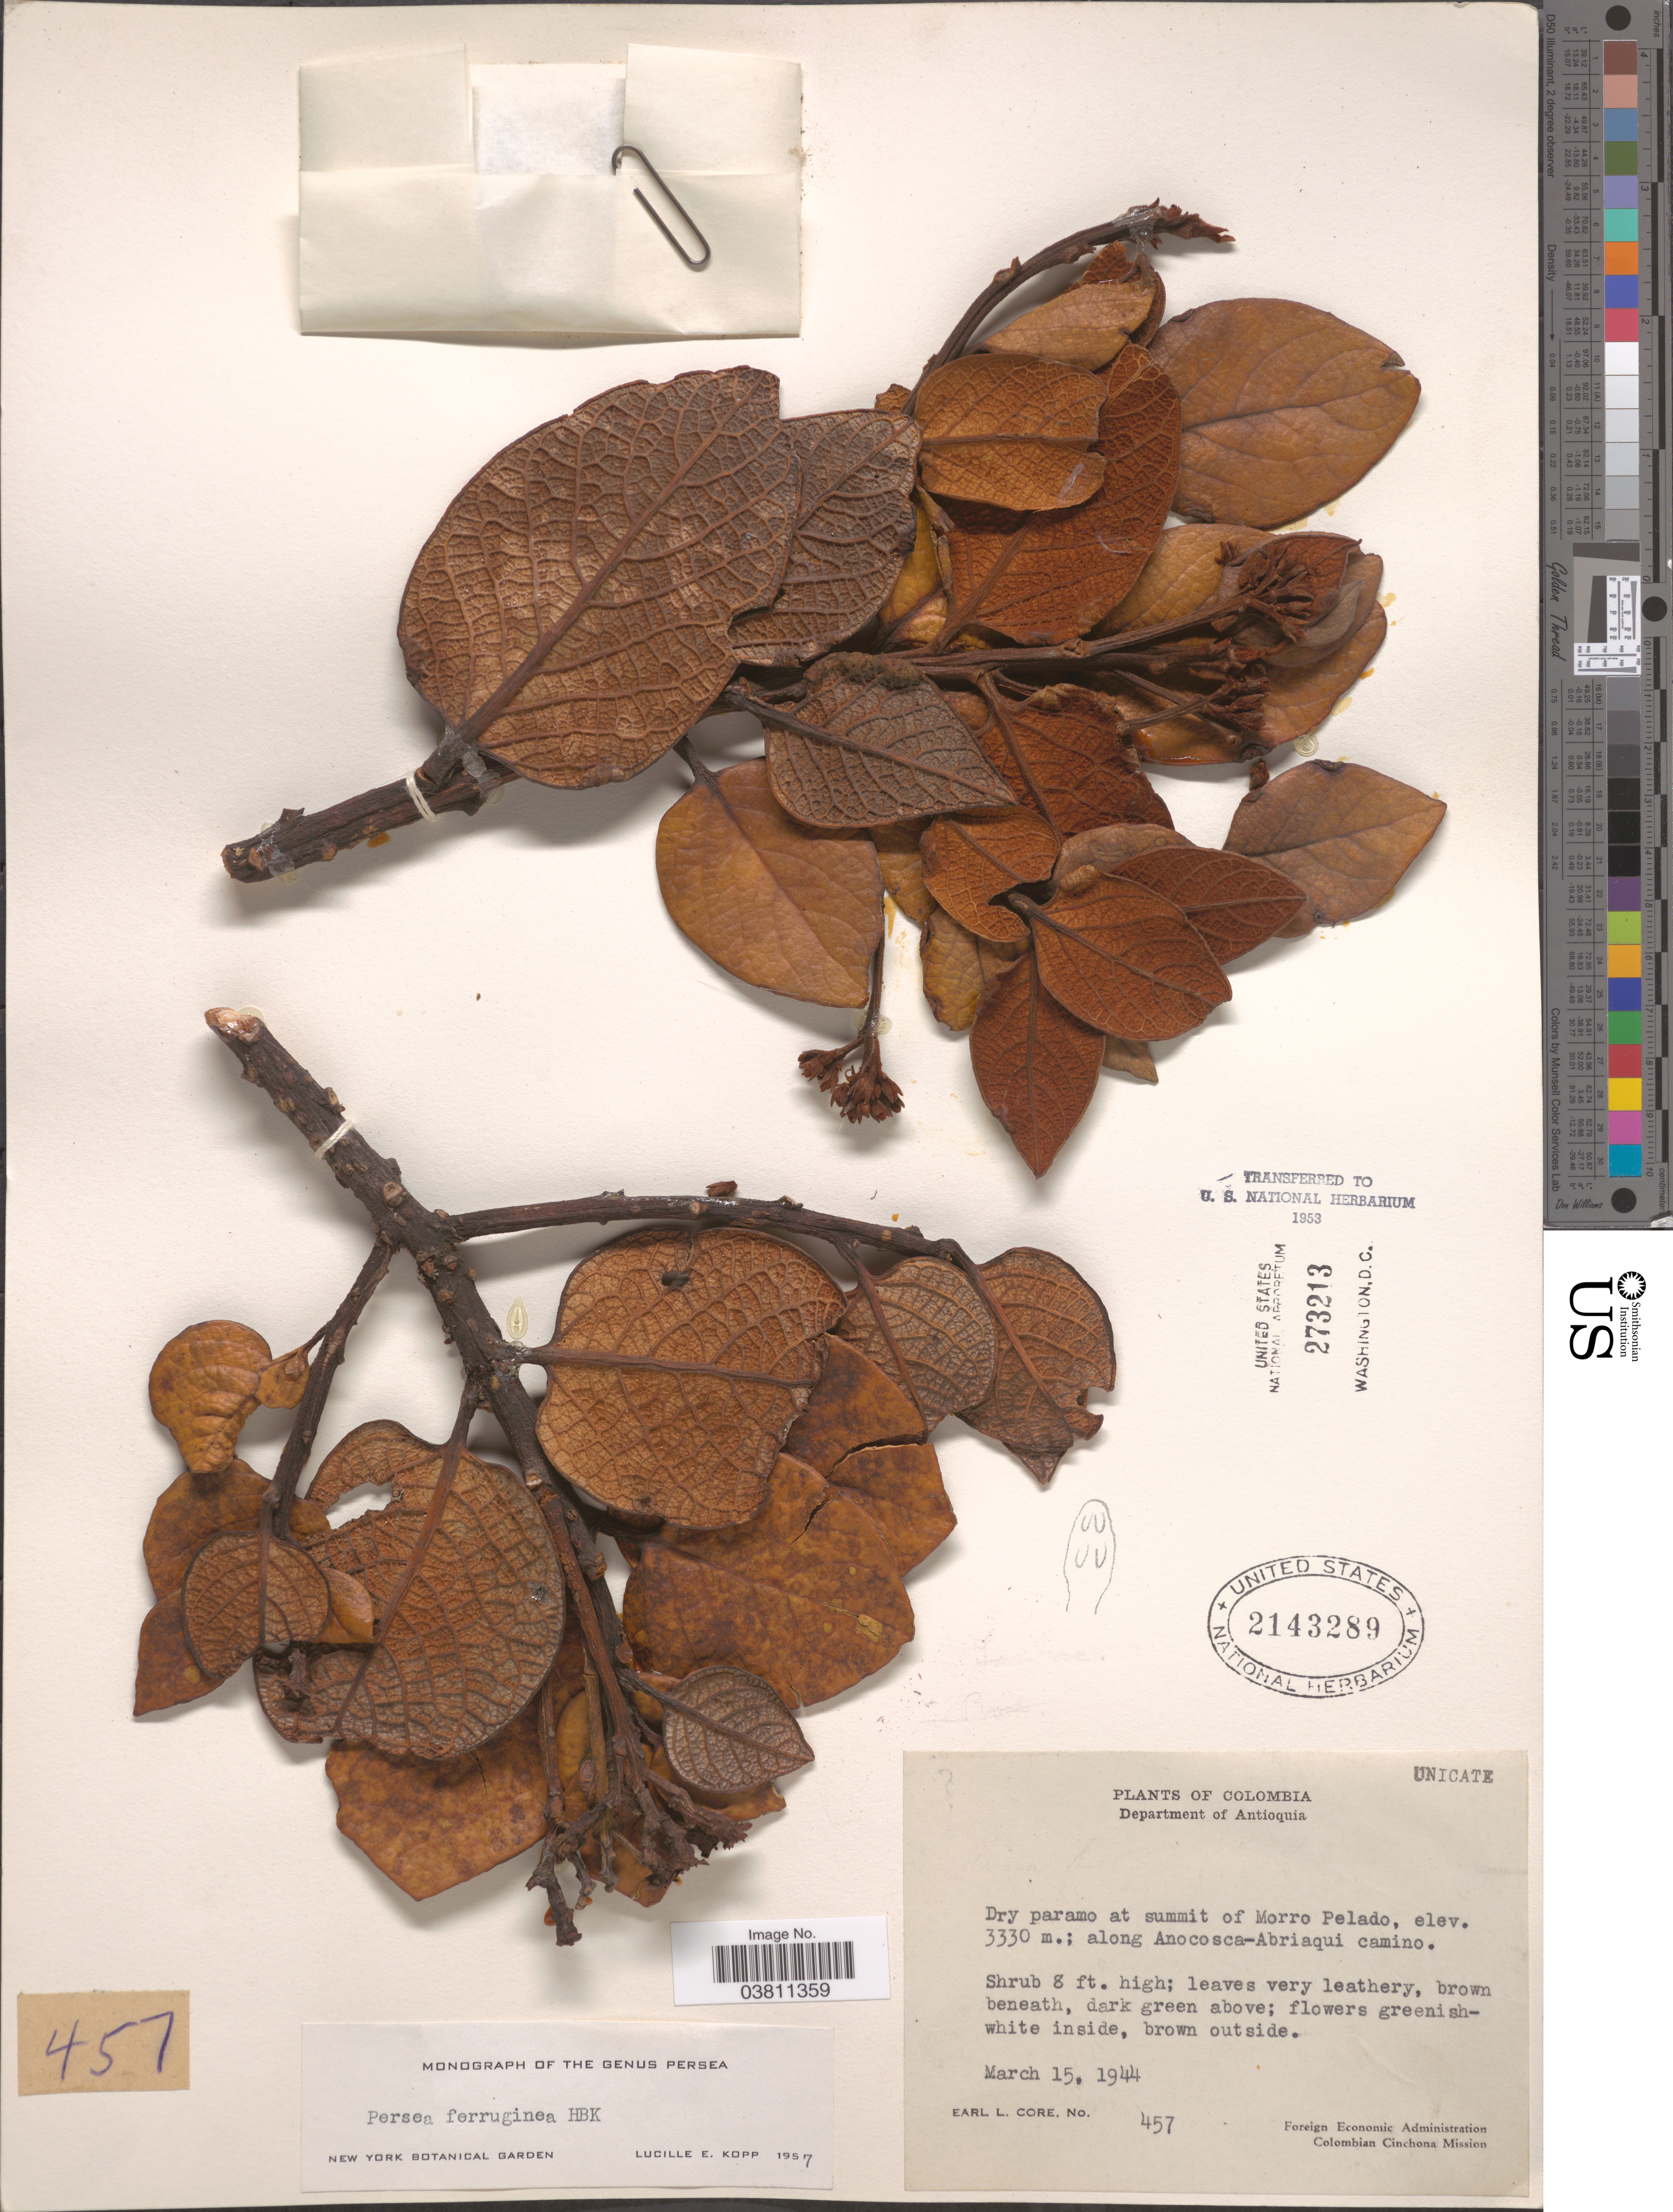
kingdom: Plantae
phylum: Tracheophyta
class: Magnoliopsida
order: Laurales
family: Lauraceae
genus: Persea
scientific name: Persea ferruginea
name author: Kunth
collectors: E. L. Core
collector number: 457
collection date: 1944-03-15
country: Colombia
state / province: Antioquia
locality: Department of Antioquia. Dry paramo at summit of Morro Pelado, along Anocosca-Abriaqui camino.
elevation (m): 3330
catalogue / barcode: US 2143289